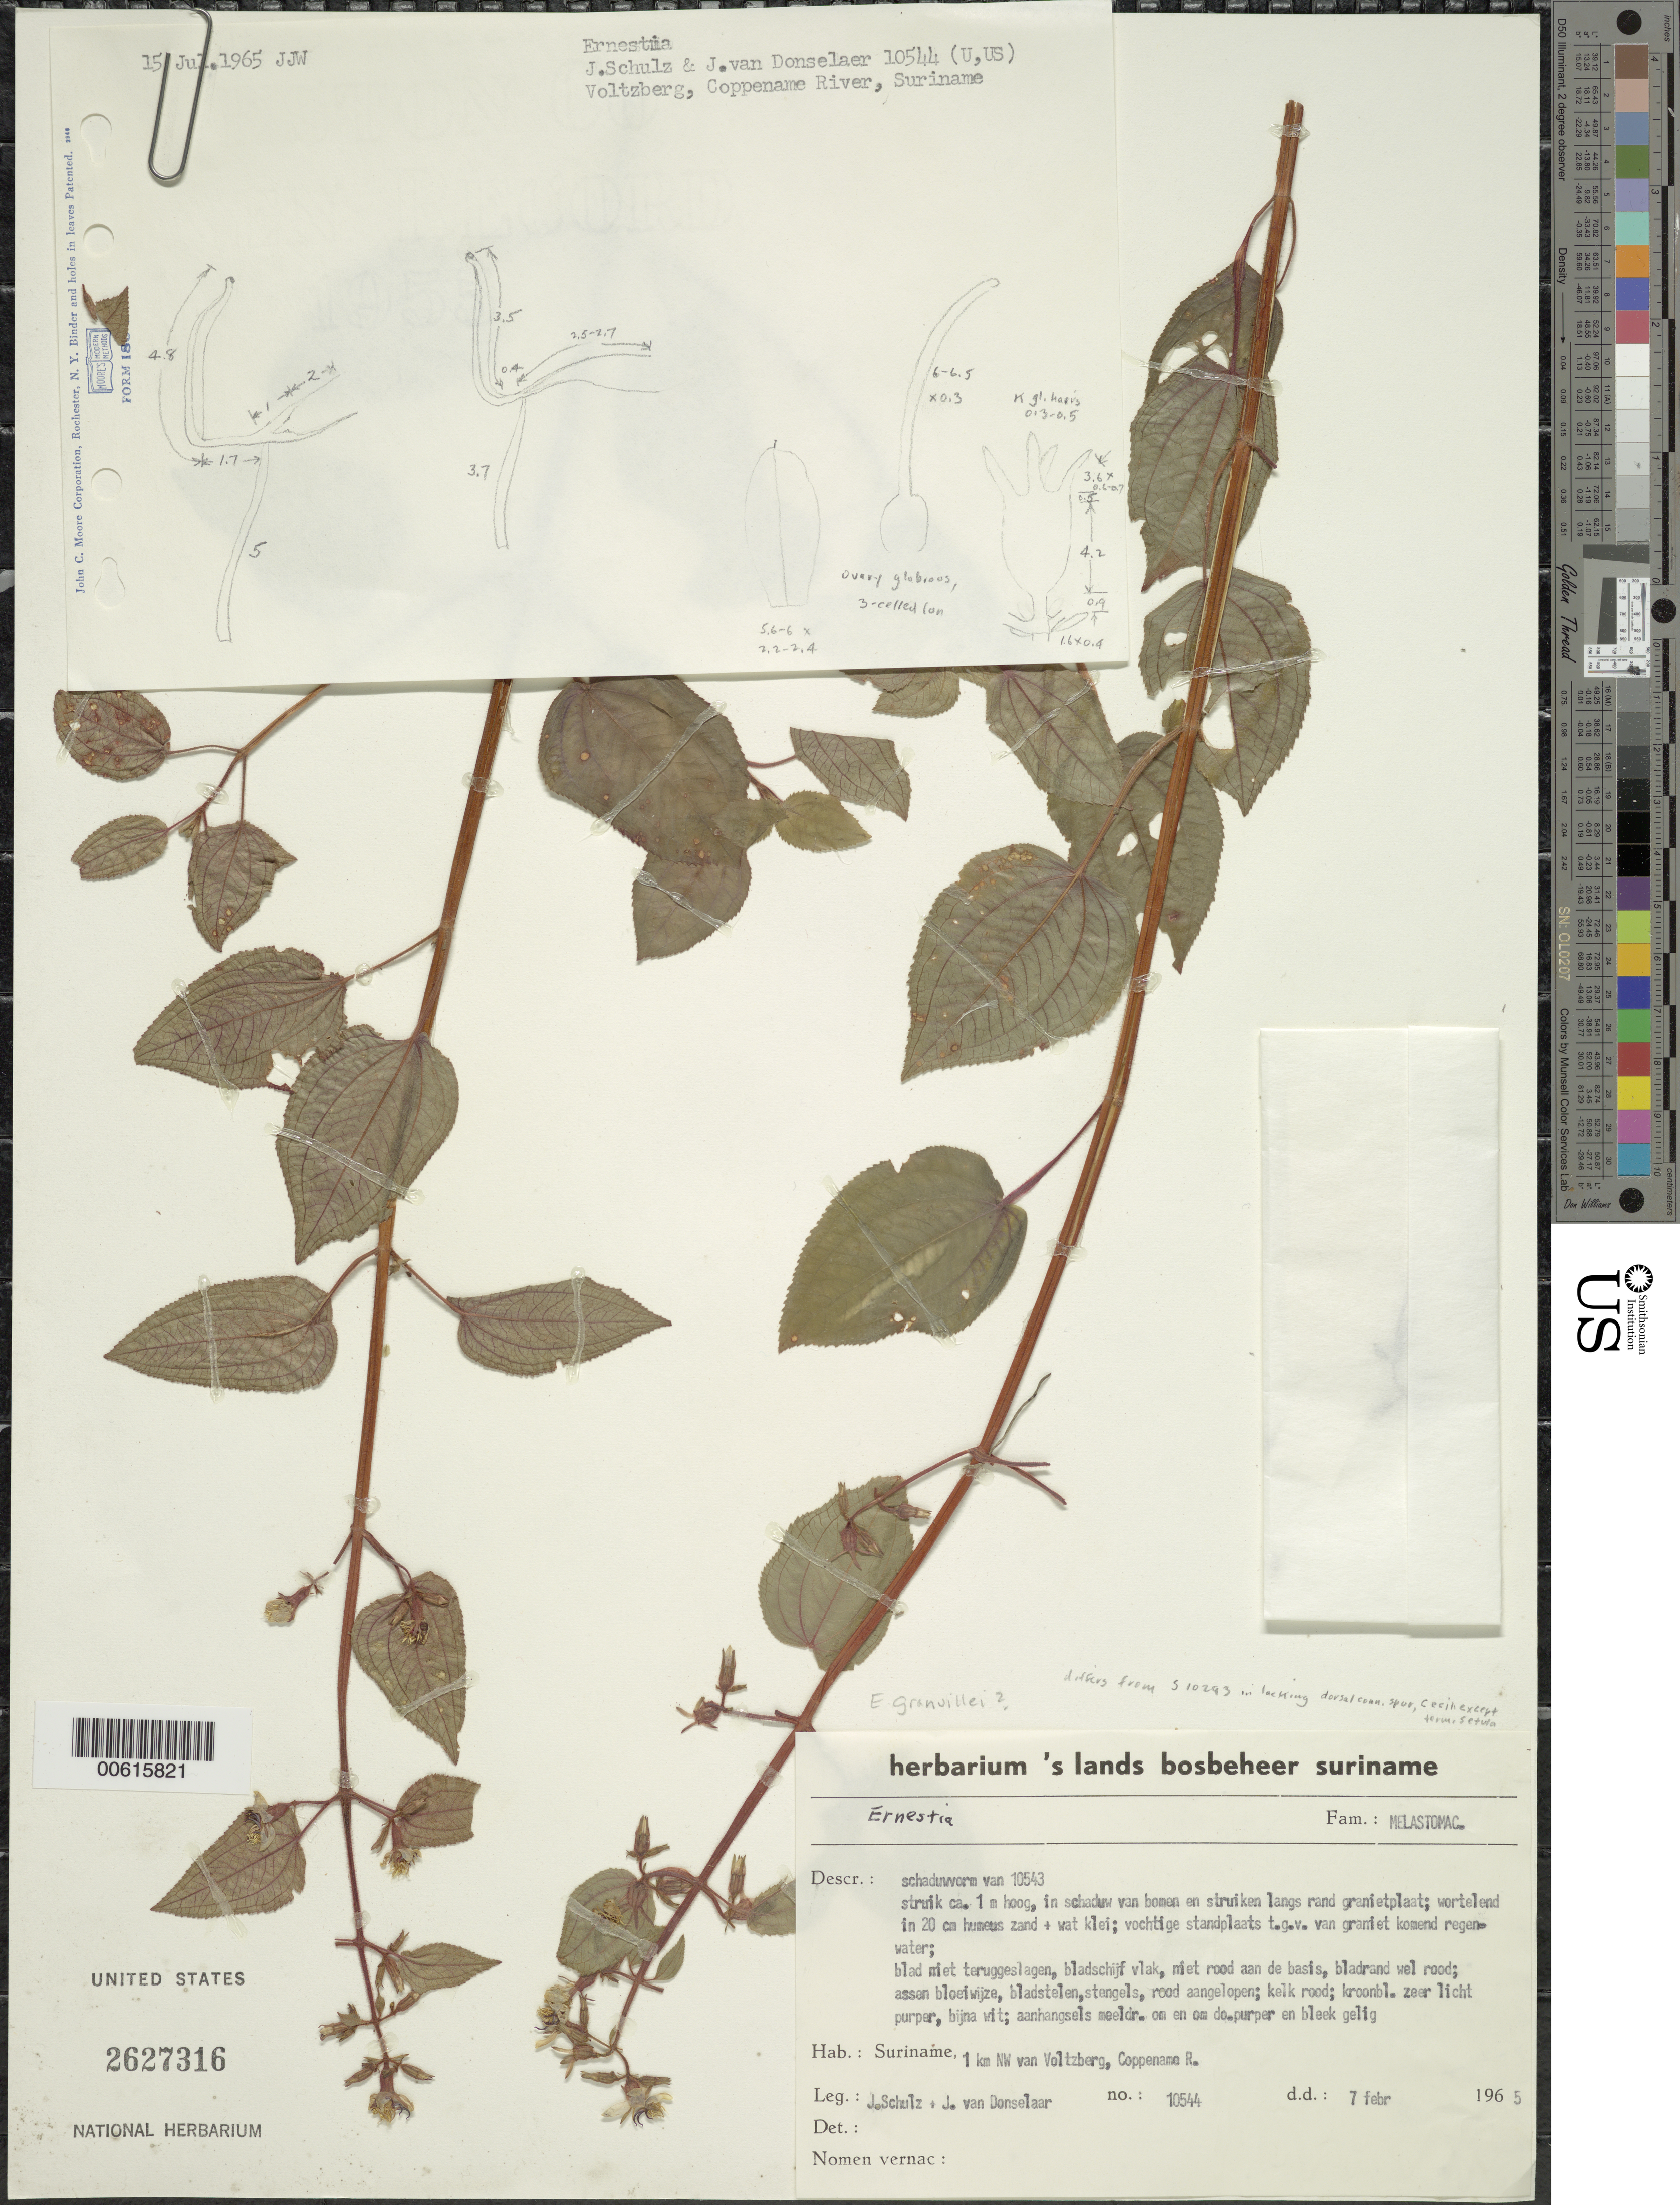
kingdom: Plantae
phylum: Tracheophyta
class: Magnoliopsida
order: Myrtales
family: Melastomataceae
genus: Ernestia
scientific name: Ernestia granvillei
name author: Wurdack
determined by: Wurdack, John J., (US), US (UNITED STATES)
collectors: J. P. Schulz & J. Donselaar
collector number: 10544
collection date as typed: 7-Feb-65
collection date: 1965-02-07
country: Suriname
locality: Voltzberg, 1 km NW; upper Coppename R.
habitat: Schaduw van bomen en struiken langs rand granietplaat; wortelend in 20cm humeus zand + wat klei; vochtige standplaats tgv van graniet komend regenwate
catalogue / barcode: US 2627316